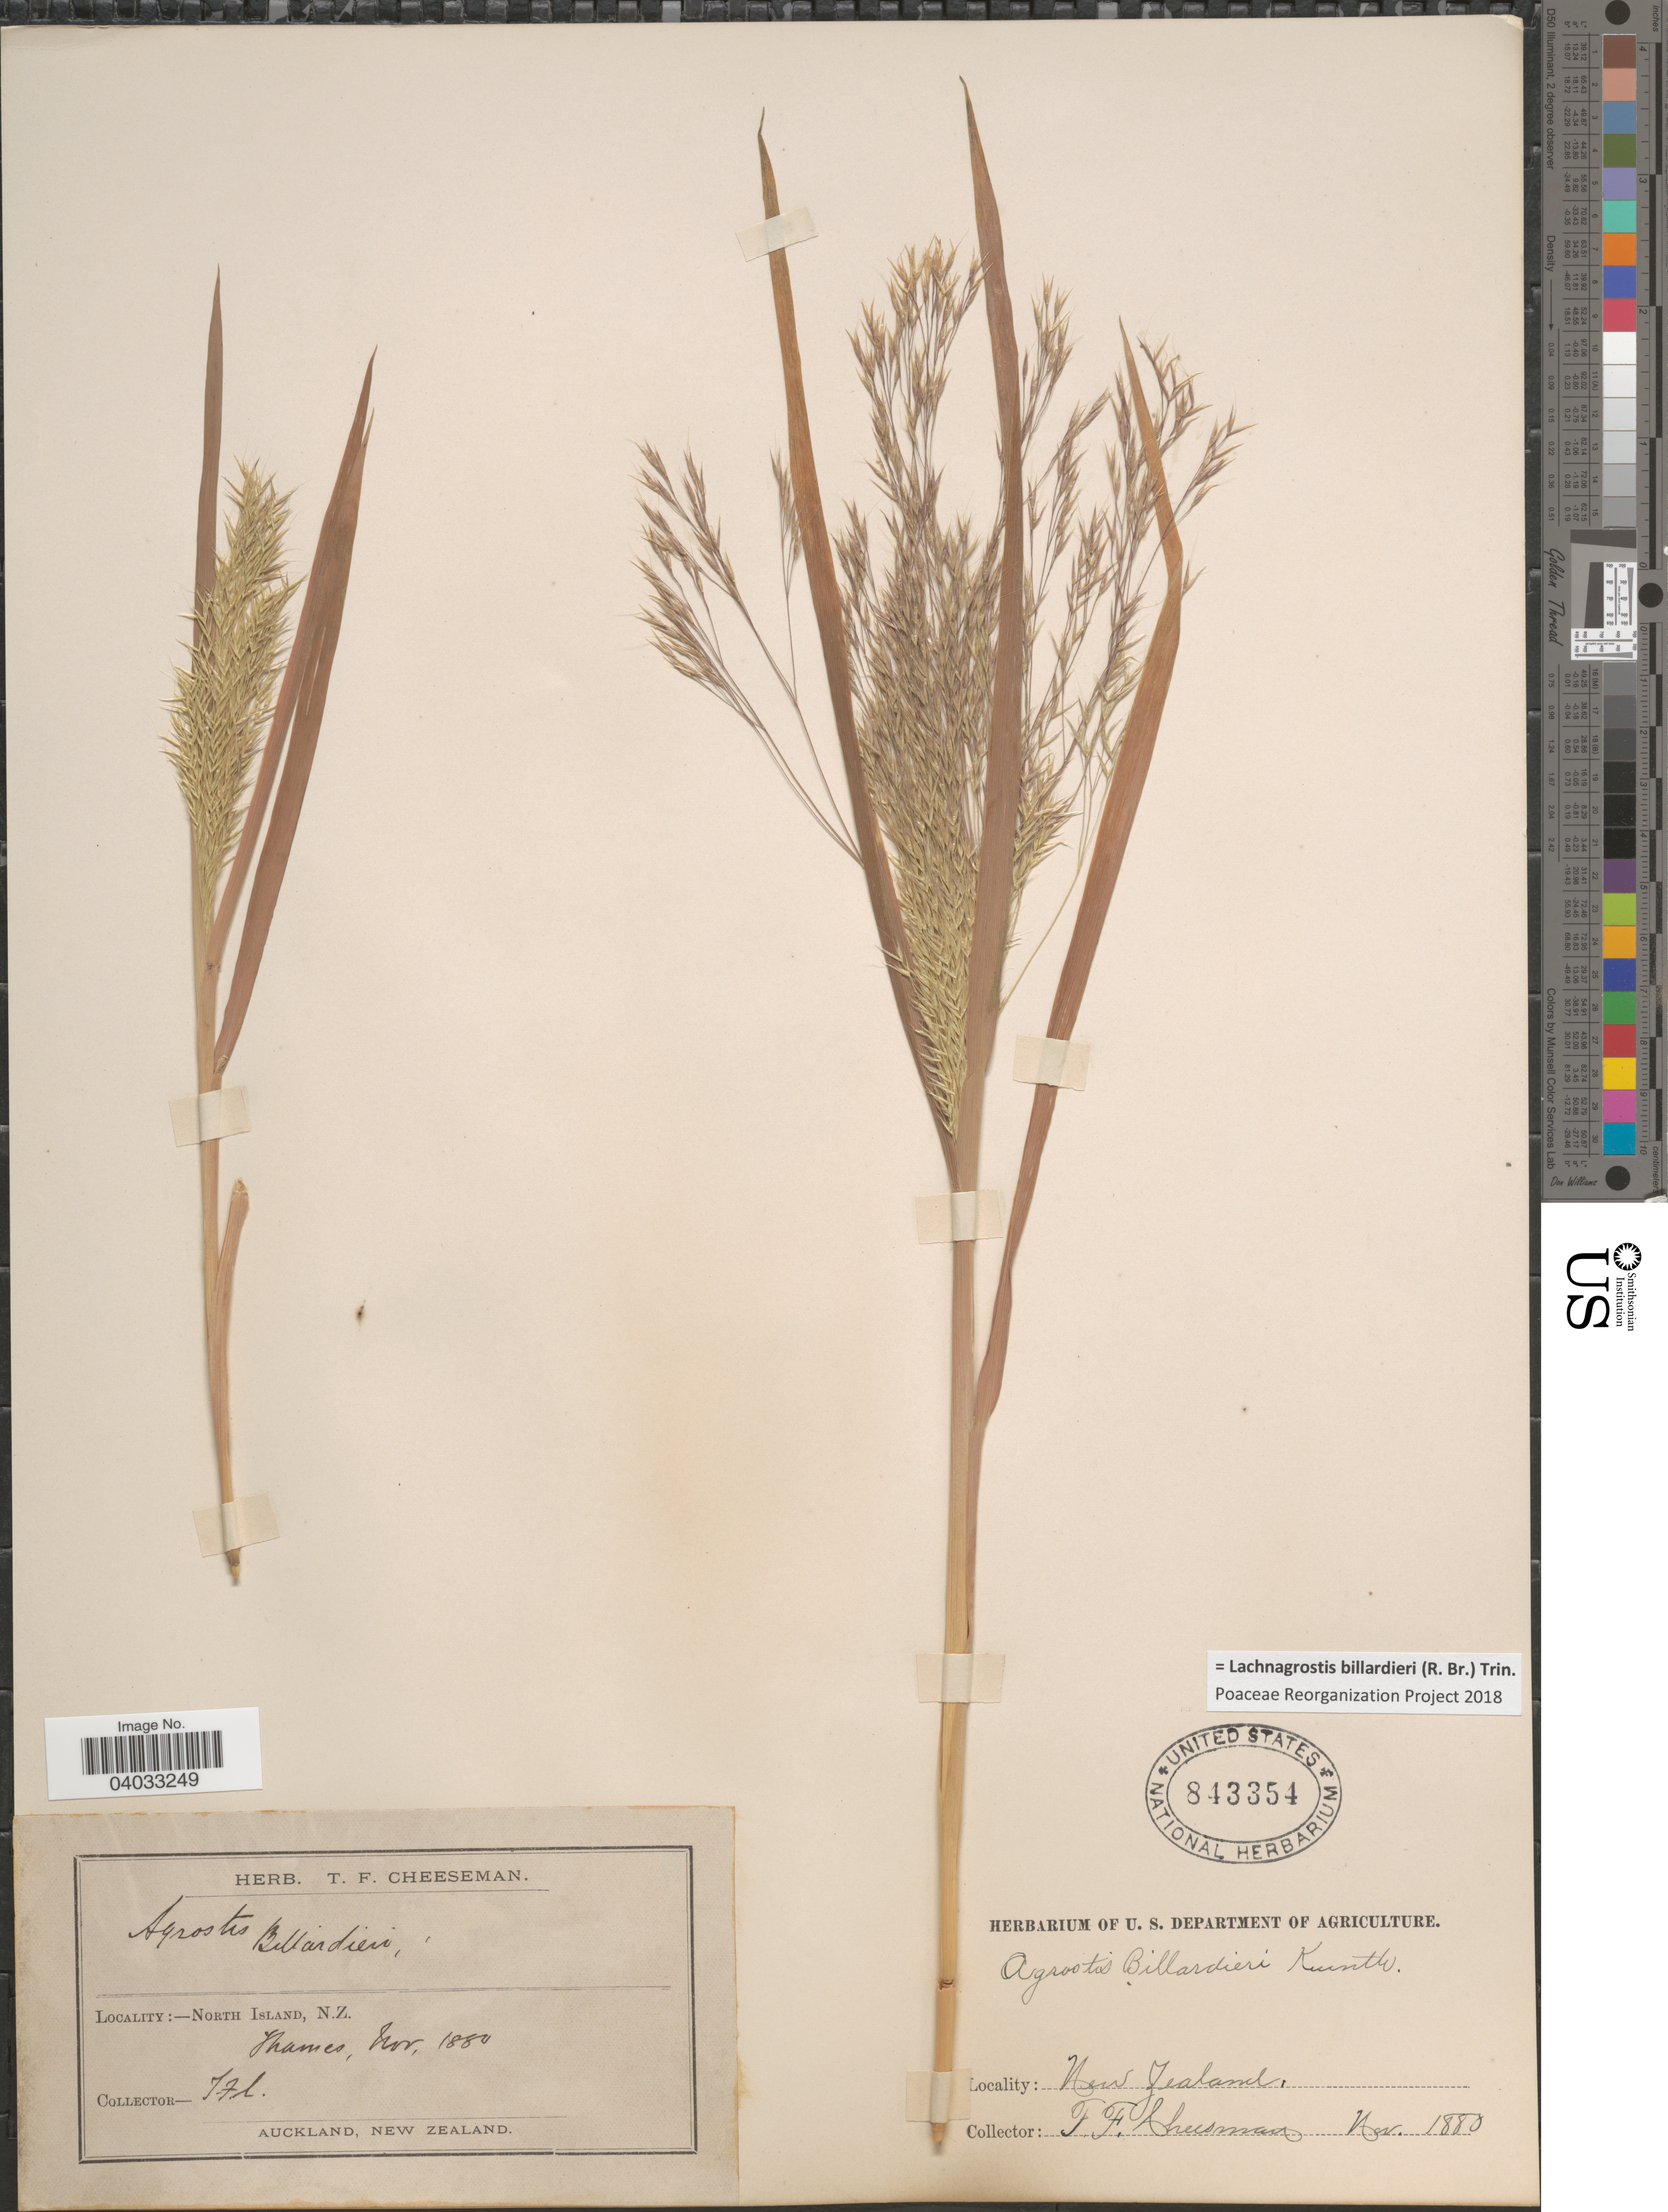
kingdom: Plantae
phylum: Tracheophyta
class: Liliopsida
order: Poales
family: Poaceae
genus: Lachnagrostis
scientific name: Lachnagrostis billardieri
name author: (R. Br.) Trin.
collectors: T. F. Cheeseman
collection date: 1880-11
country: New Zealand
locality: North Island. Thames.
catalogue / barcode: US 843354